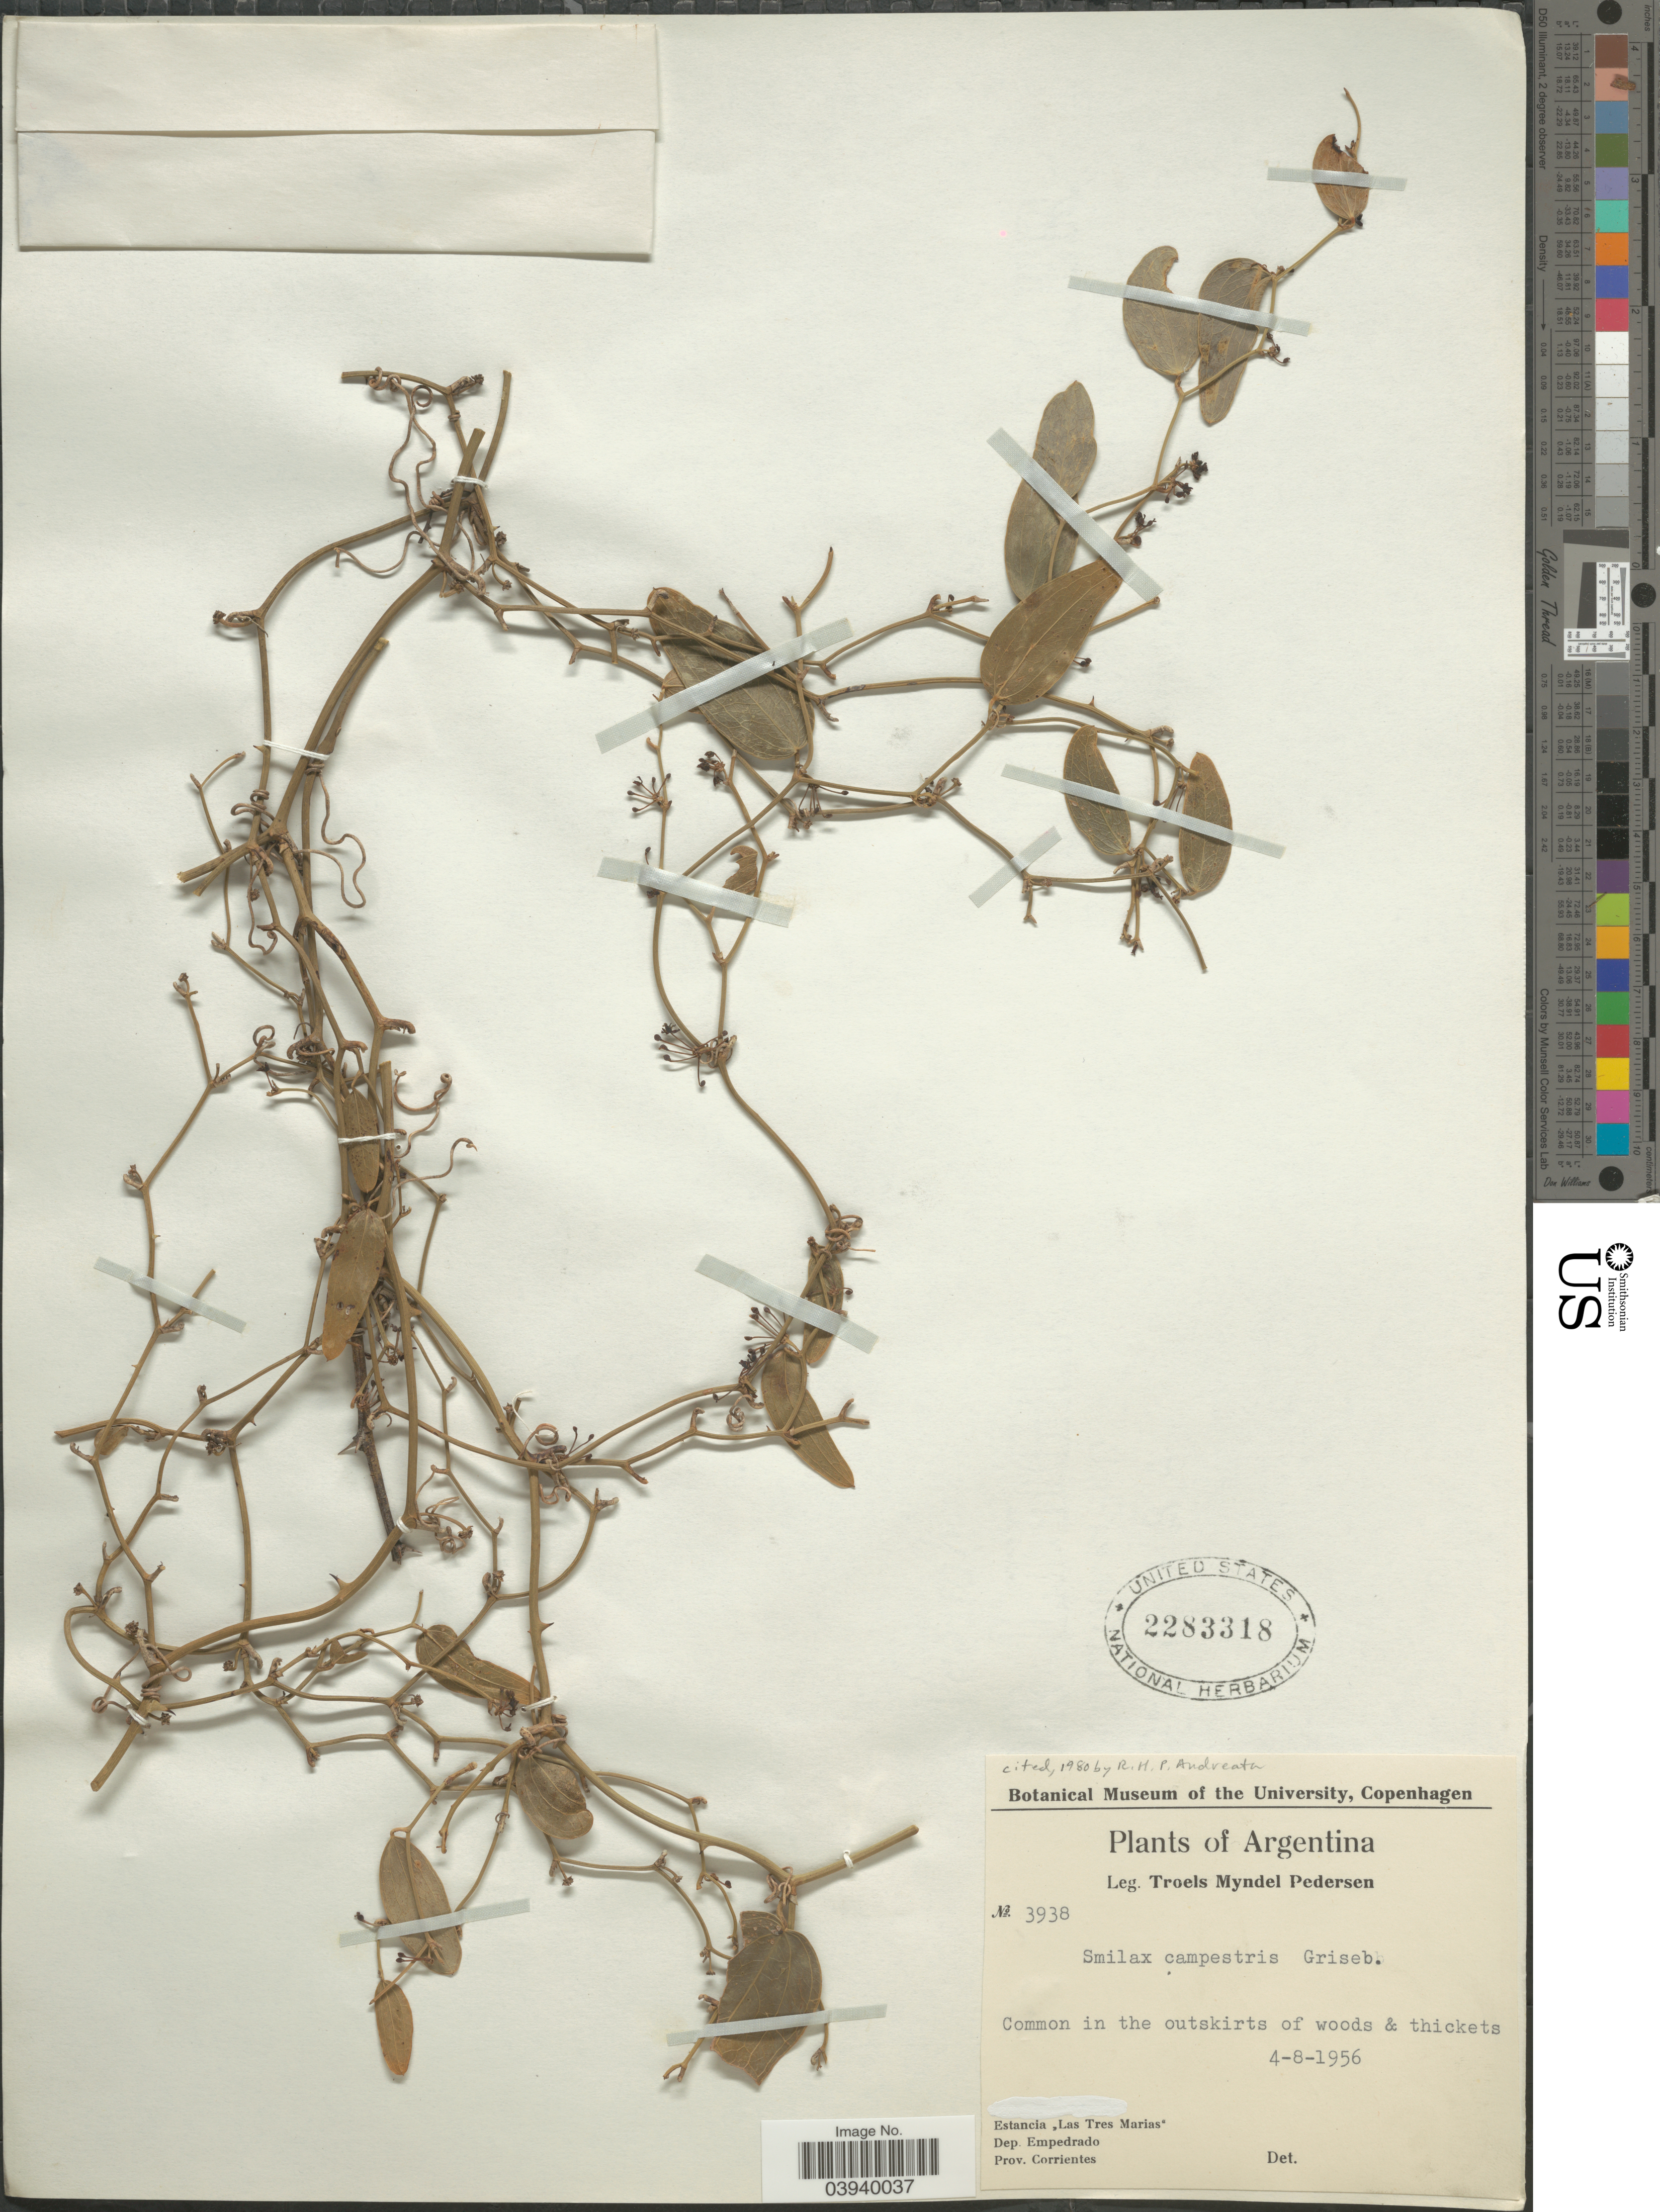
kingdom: Plantae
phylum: Tracheophyta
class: Liliopsida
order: Liliales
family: Smilacaceae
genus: Smilax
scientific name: Smilax campestris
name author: Griseb.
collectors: T. Pederson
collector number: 3938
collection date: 1956-08-04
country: Argentina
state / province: Corrientes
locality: Estancia. "Las Tres Marias". Dep. Empedrado.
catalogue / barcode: US 2283318